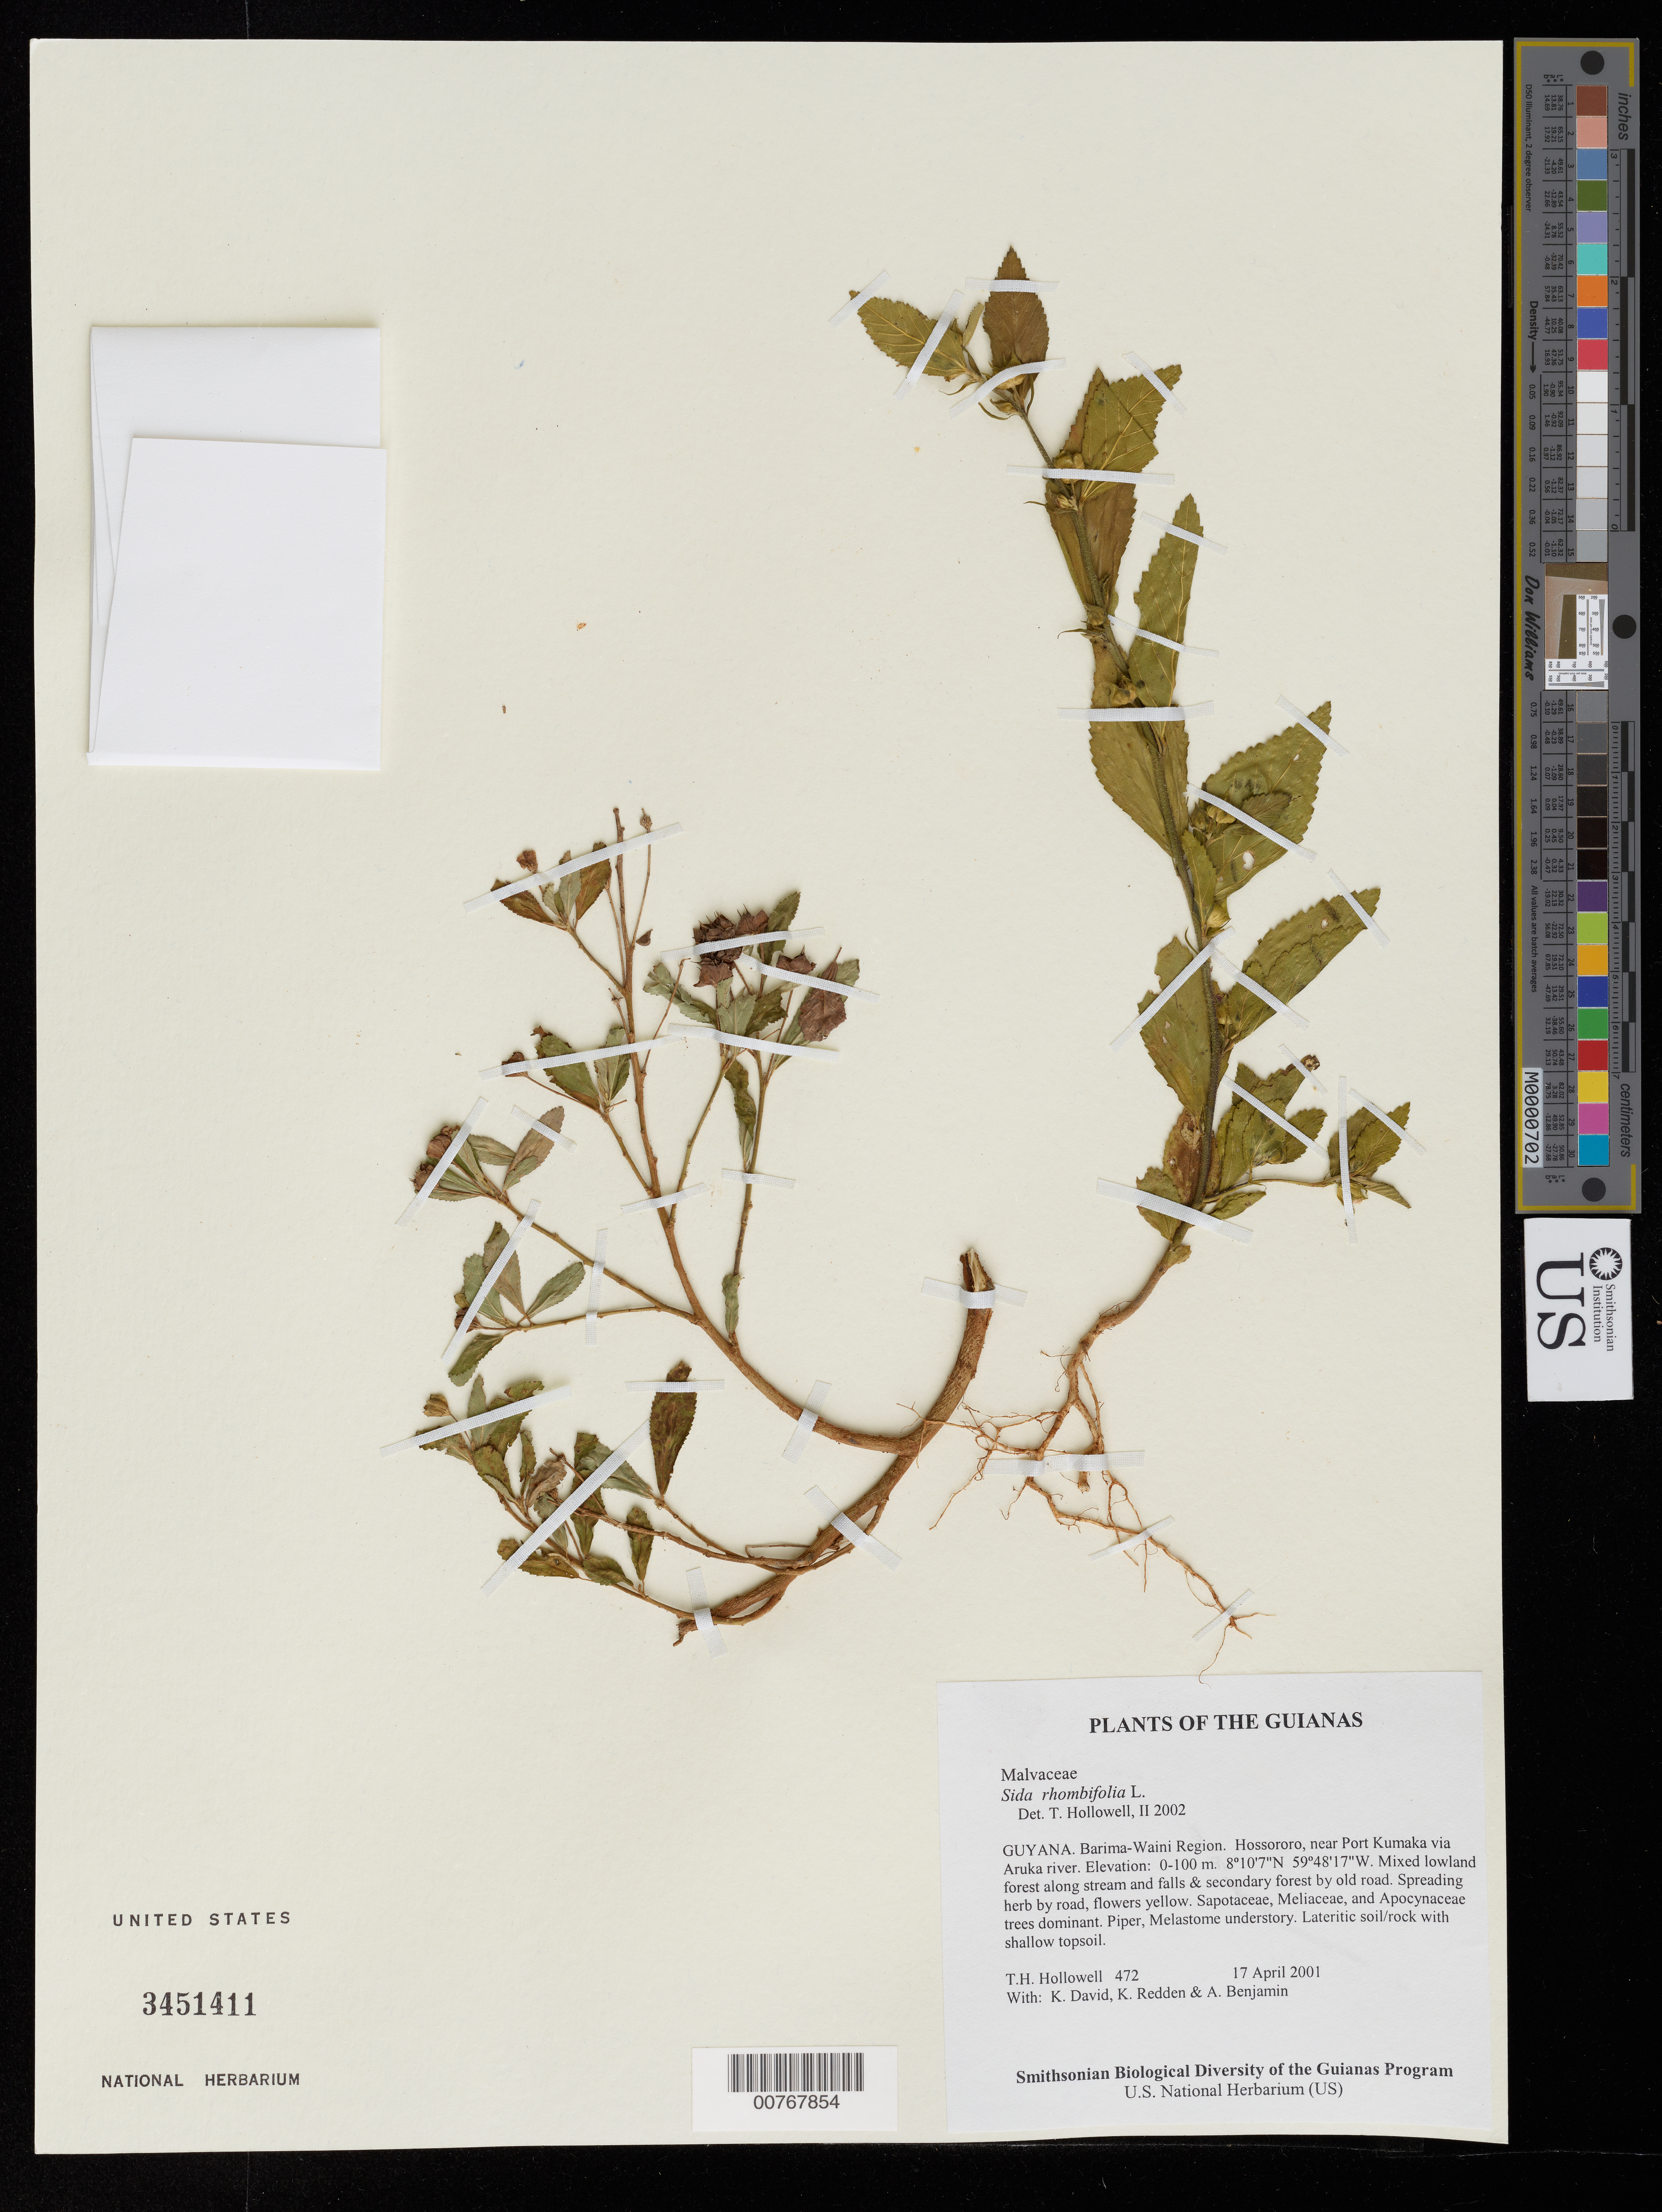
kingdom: Plantae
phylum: Tracheophyta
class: Magnoliopsida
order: Malvales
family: Malvaceae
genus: Sida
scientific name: Sida rhombifolia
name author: L.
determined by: Hollowell, T. H., (BOT), Smithsonian Institution - National Museum of Natural History (UNITED STATES)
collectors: T. Hollowell, K. David, K. M. Redden & A. Benjamin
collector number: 472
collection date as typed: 17 April 2001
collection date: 2001-04-17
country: Guyana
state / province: Barima-Waini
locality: Hossororo, near Port Kumaka via Aruka river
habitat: Mixed lowland forest along stream and falls & secondary forest by old road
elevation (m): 0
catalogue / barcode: US 3451411